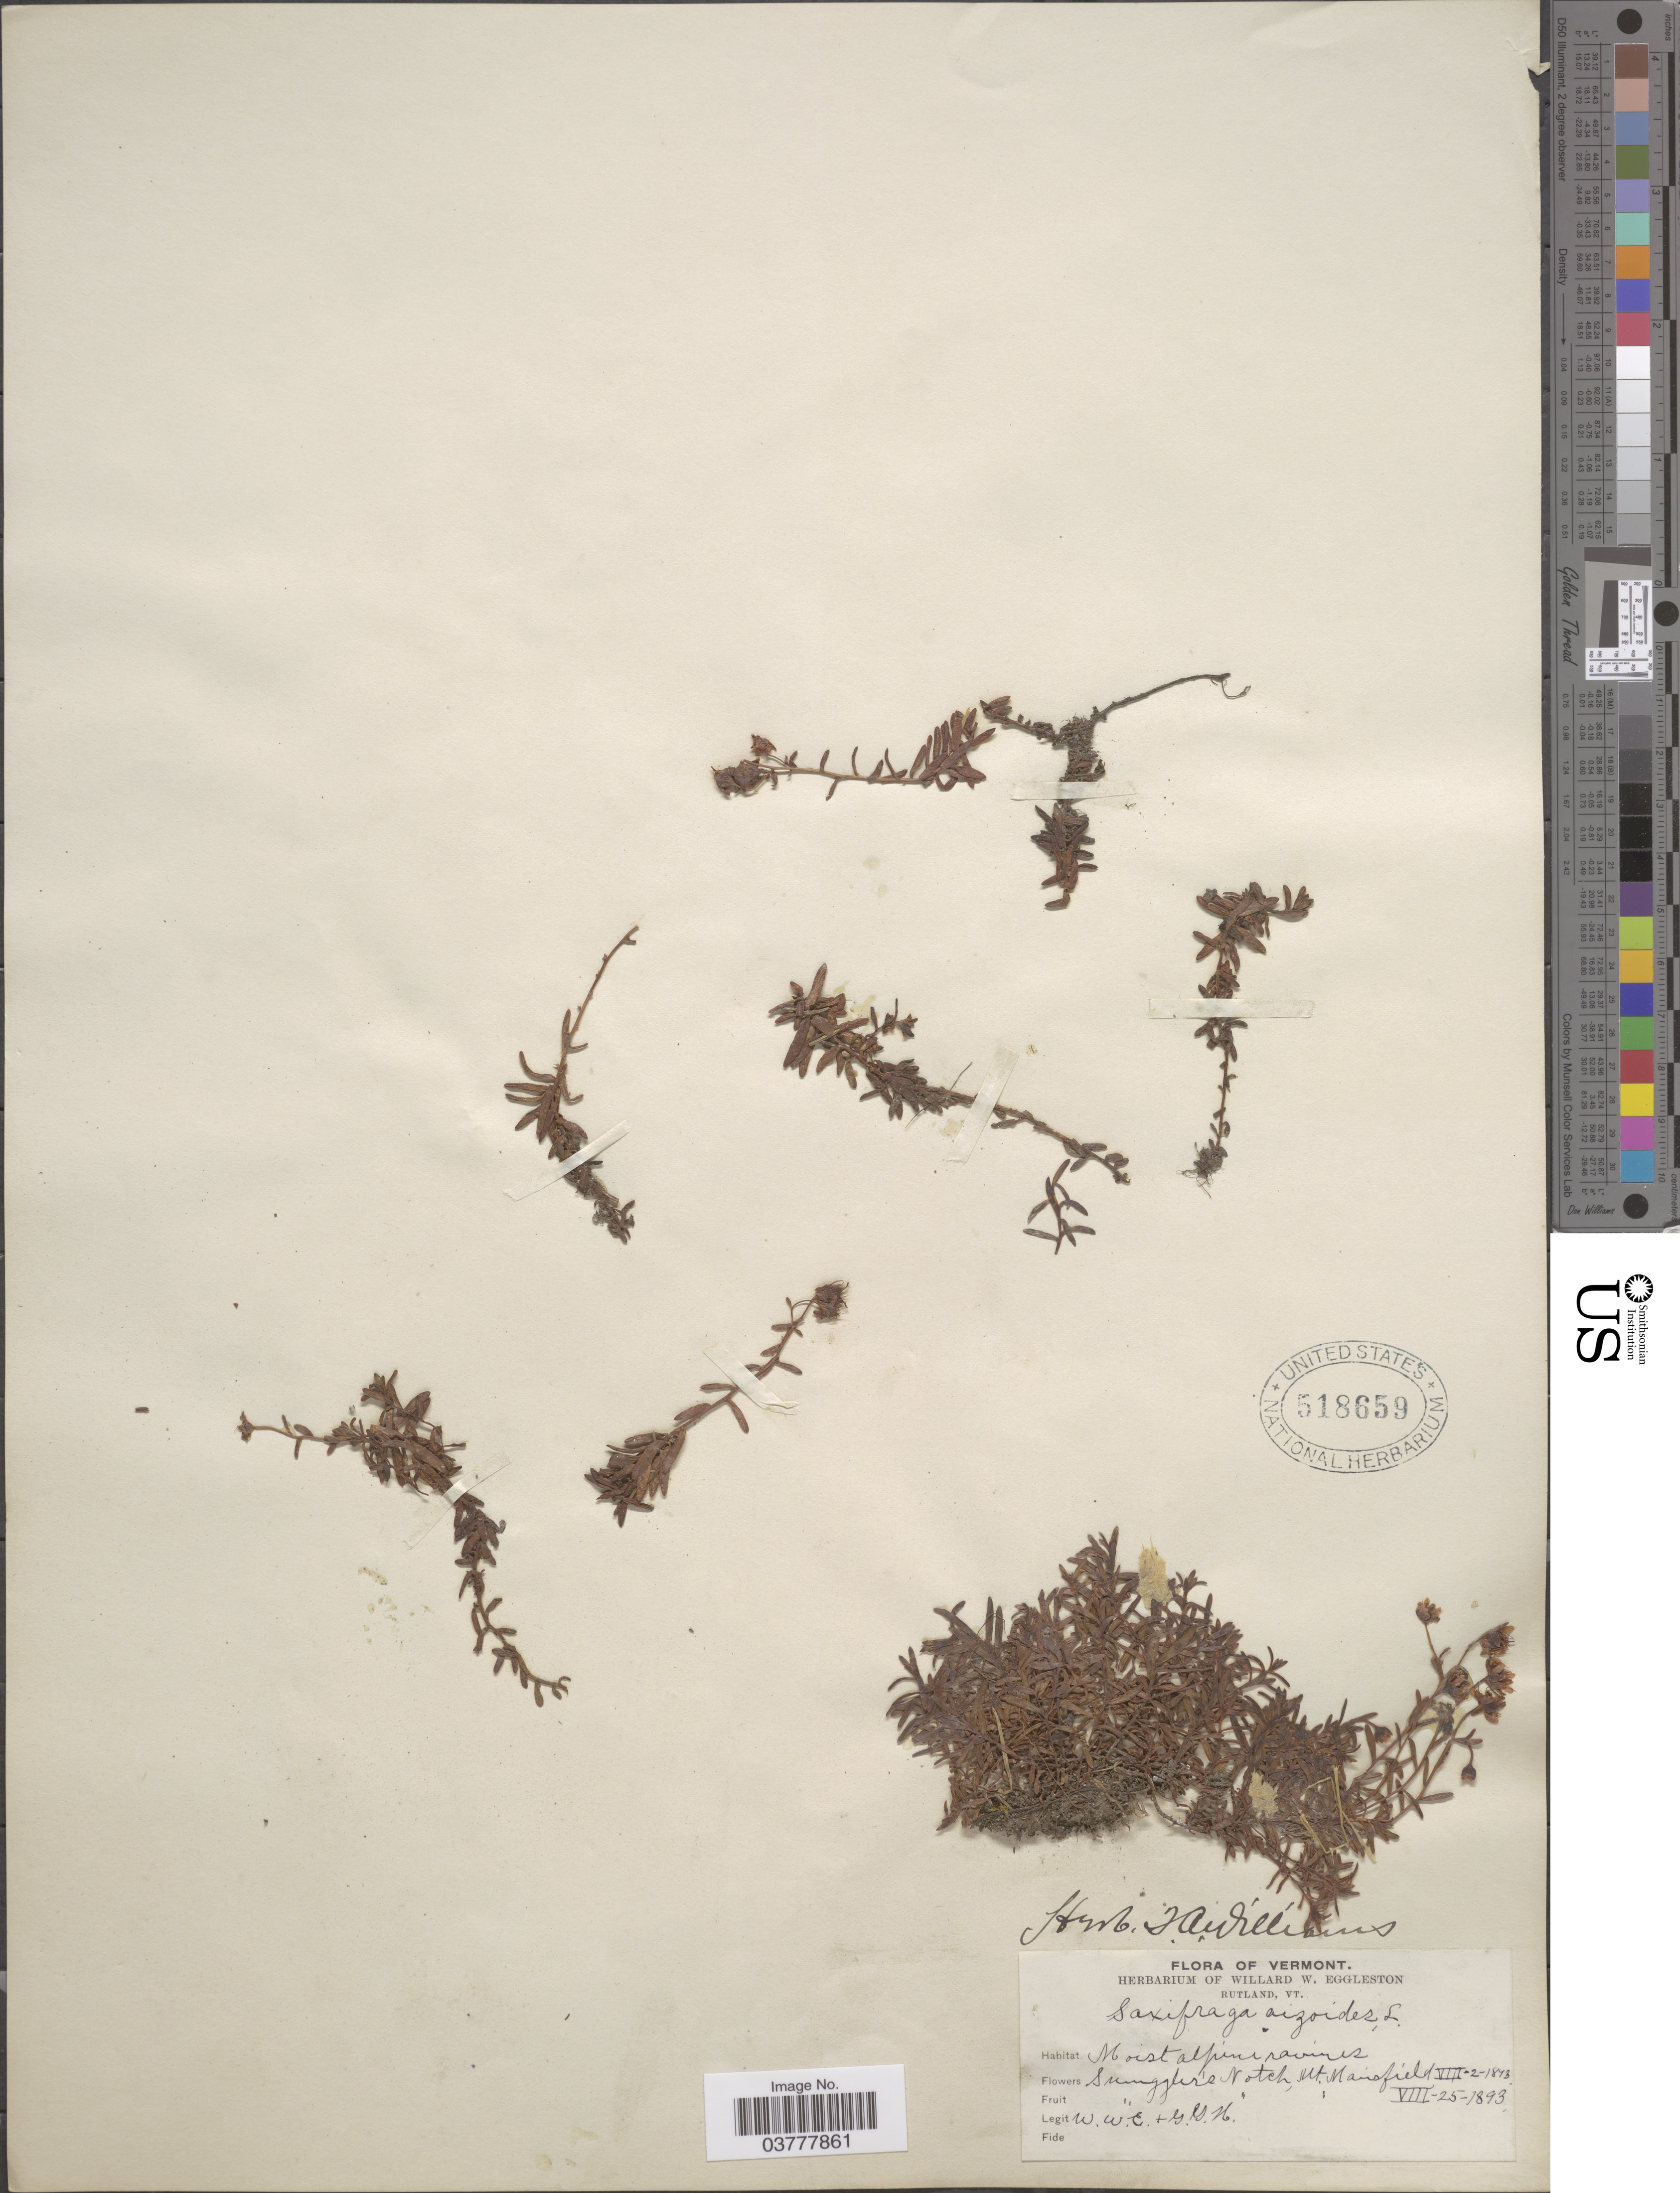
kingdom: Plantae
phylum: Tracheophyta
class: Magnoliopsida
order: Saxifragales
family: Saxifragaceae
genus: Saxifraga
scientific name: Saxifraga aizoides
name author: L.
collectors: W. W. Eggleston & G. G. H.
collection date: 1893-08-02/1893-08-25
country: United States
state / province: Vermont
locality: Smuggler's Notch, Mt. Mansfield.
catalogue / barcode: US 518659